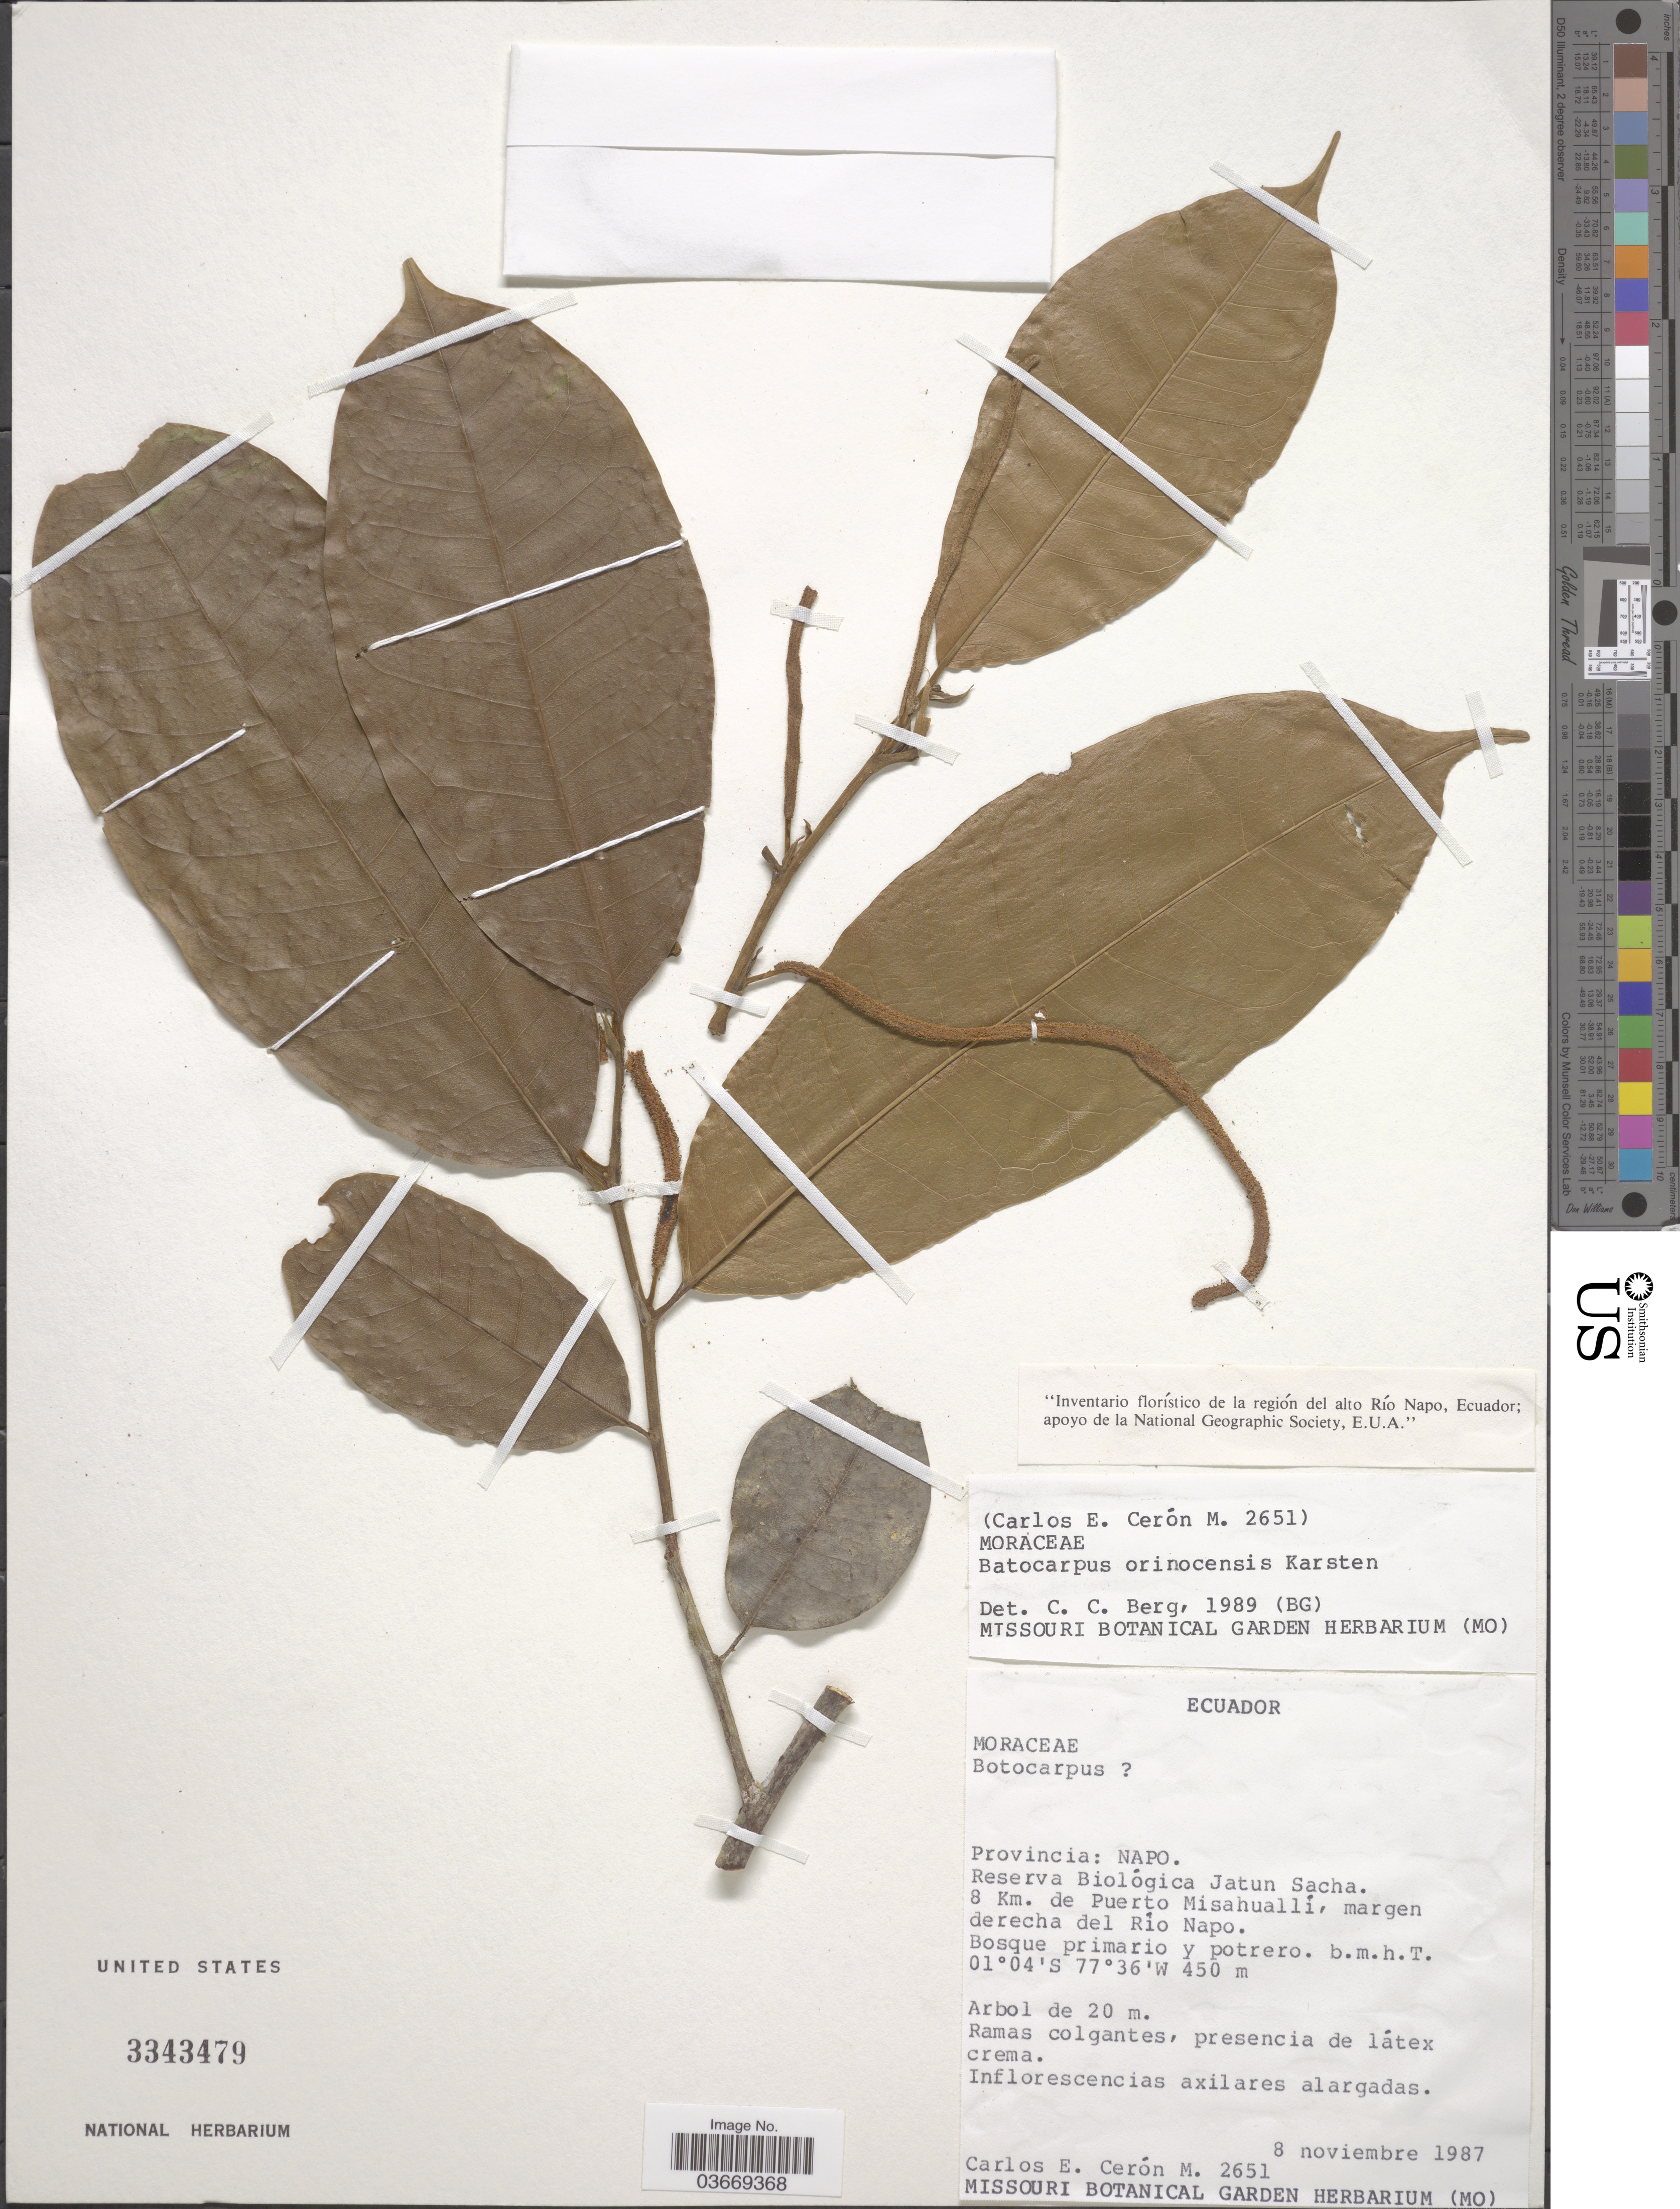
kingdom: Plantae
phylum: Tracheophyta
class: Magnoliopsida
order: Rosales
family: Moraceae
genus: Batocarpus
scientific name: Batocarpus orinocensis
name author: H. Karst.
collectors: C. E. Cerón M.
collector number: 2651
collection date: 1987-11-08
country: Ecuador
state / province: Napo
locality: Reserva Biológica Jatun Sacha. 8 Km. de Puerto Misahuallí, margen derecha del Río Napo.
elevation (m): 450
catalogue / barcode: US 3343479